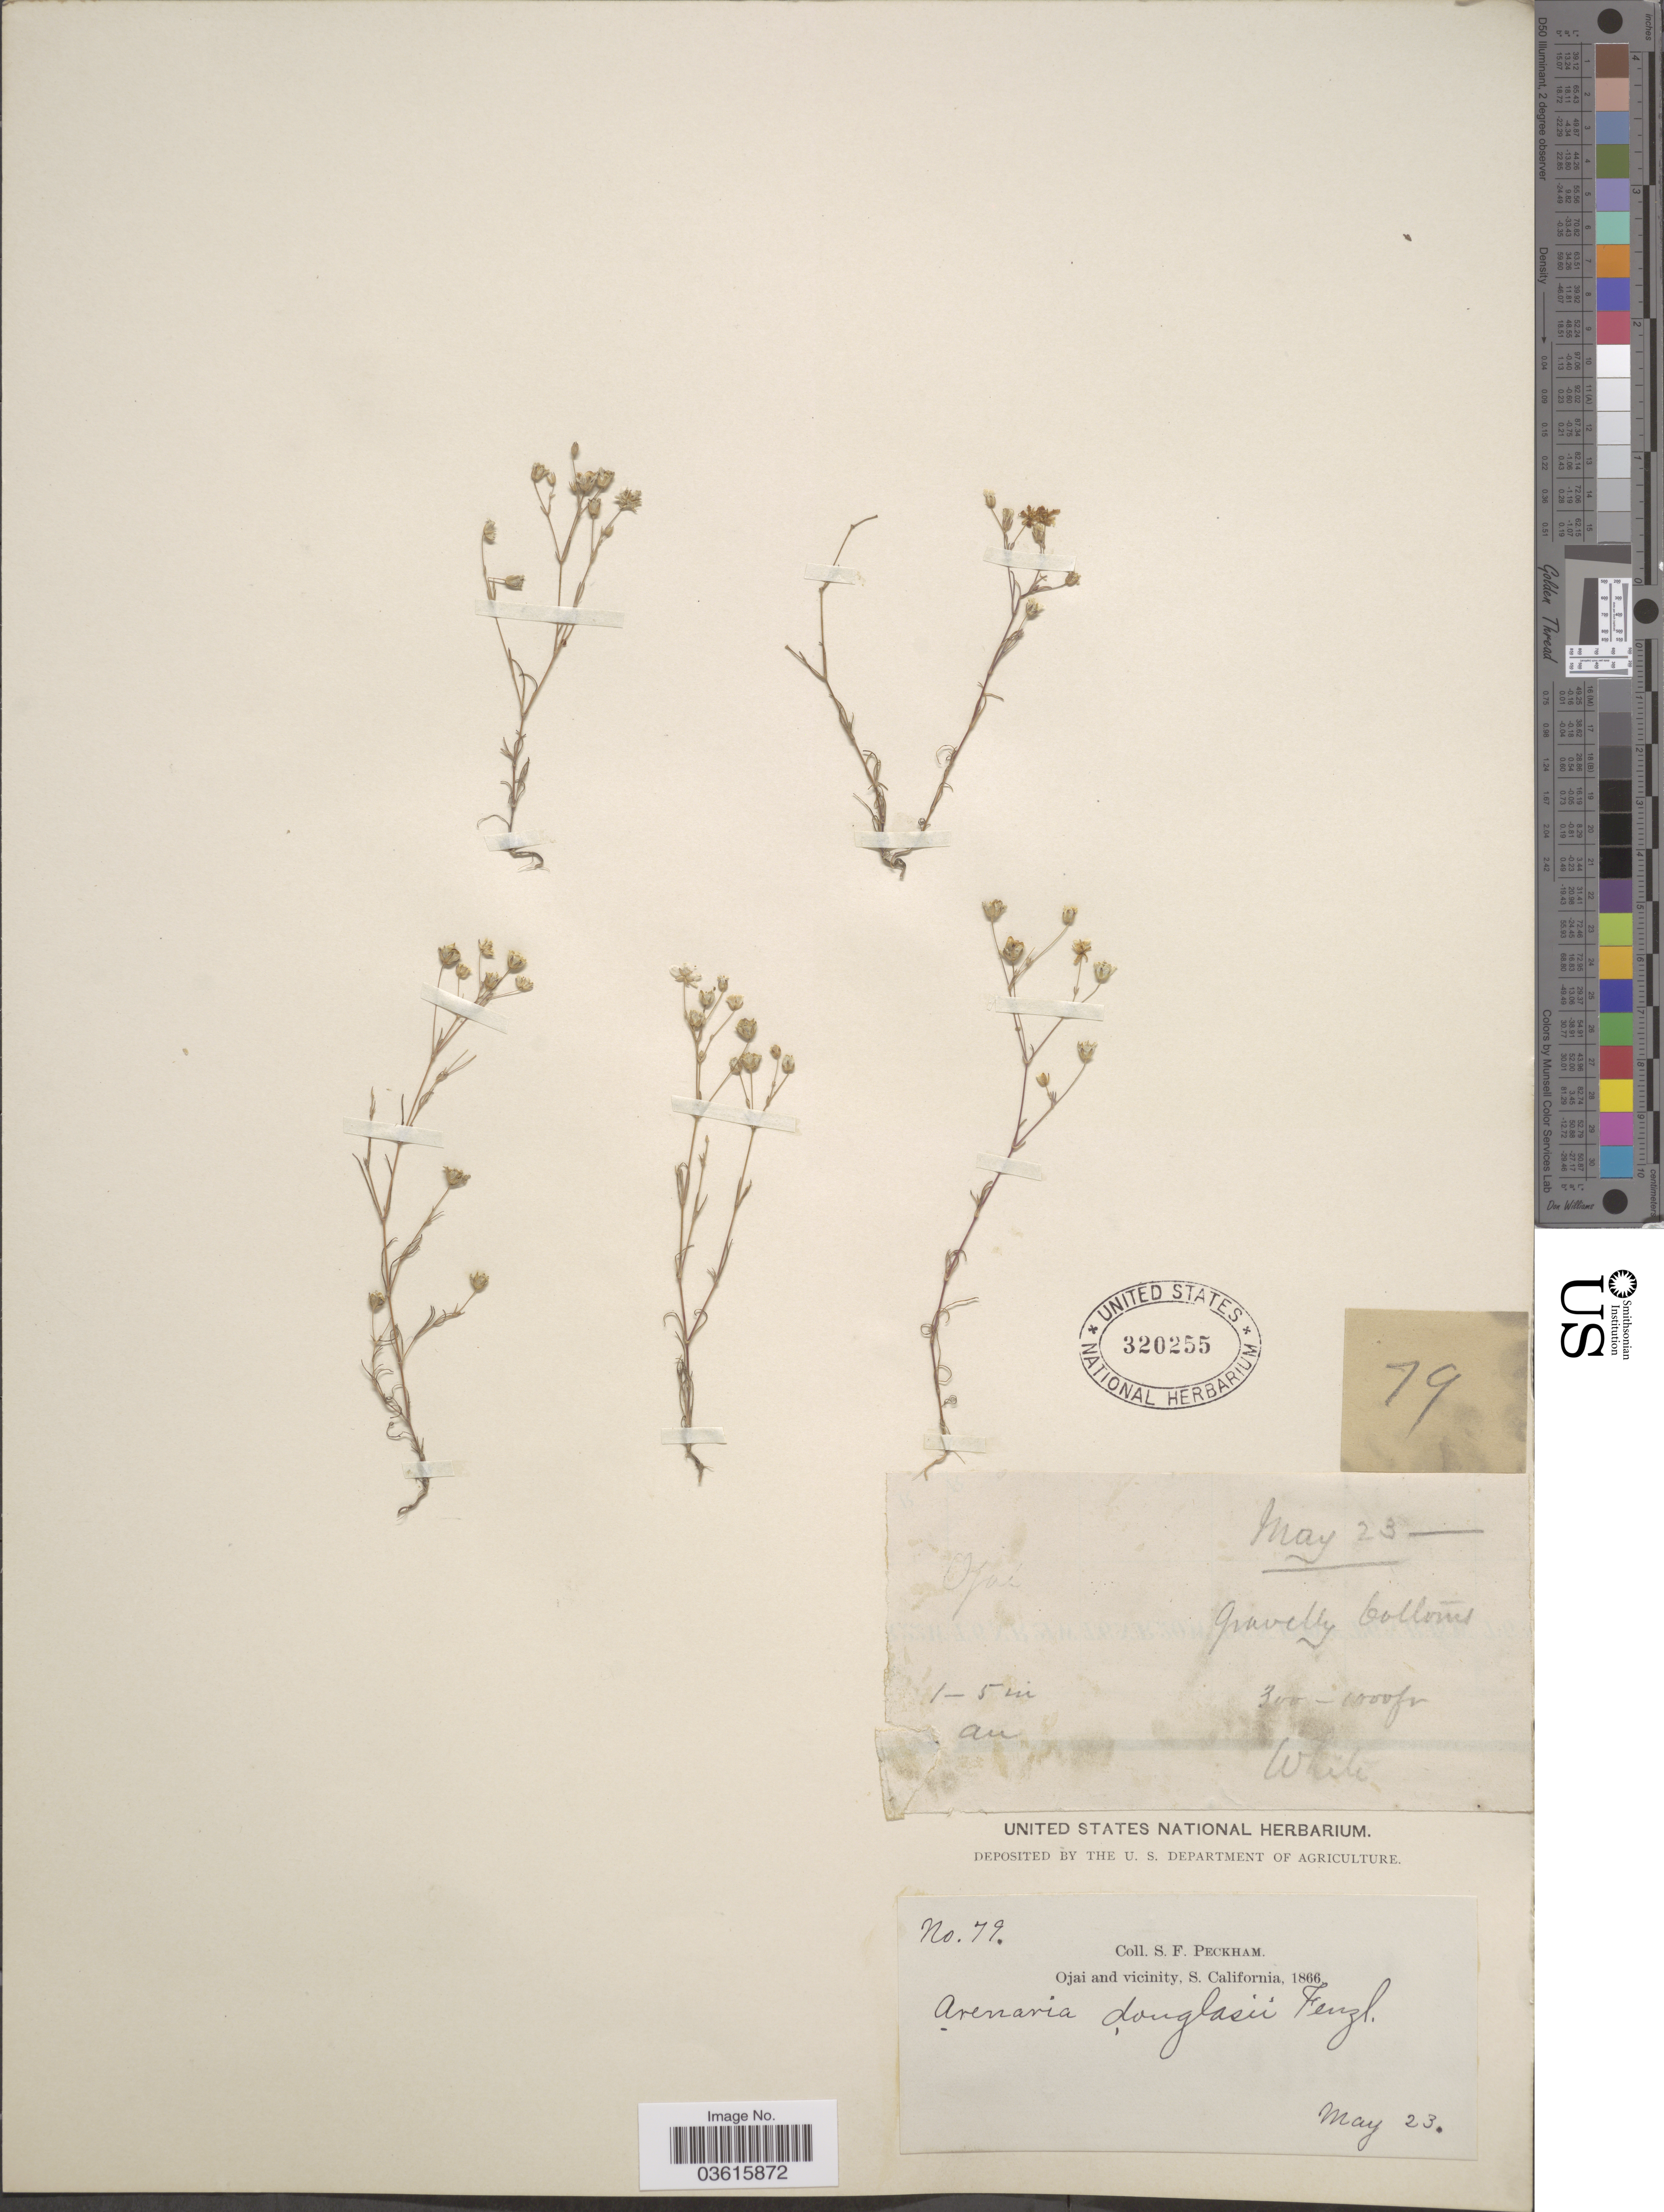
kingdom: Plantae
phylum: Tracheophyta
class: Magnoliopsida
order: Caryophyllales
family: Caryophyllaceae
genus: Minuartia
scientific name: Minuartia douglasii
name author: Mattf.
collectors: S. Peckham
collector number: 79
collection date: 1866-05-23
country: United States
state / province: California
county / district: Ventura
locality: Ojai and vicinity, S. California.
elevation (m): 91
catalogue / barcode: US 320255